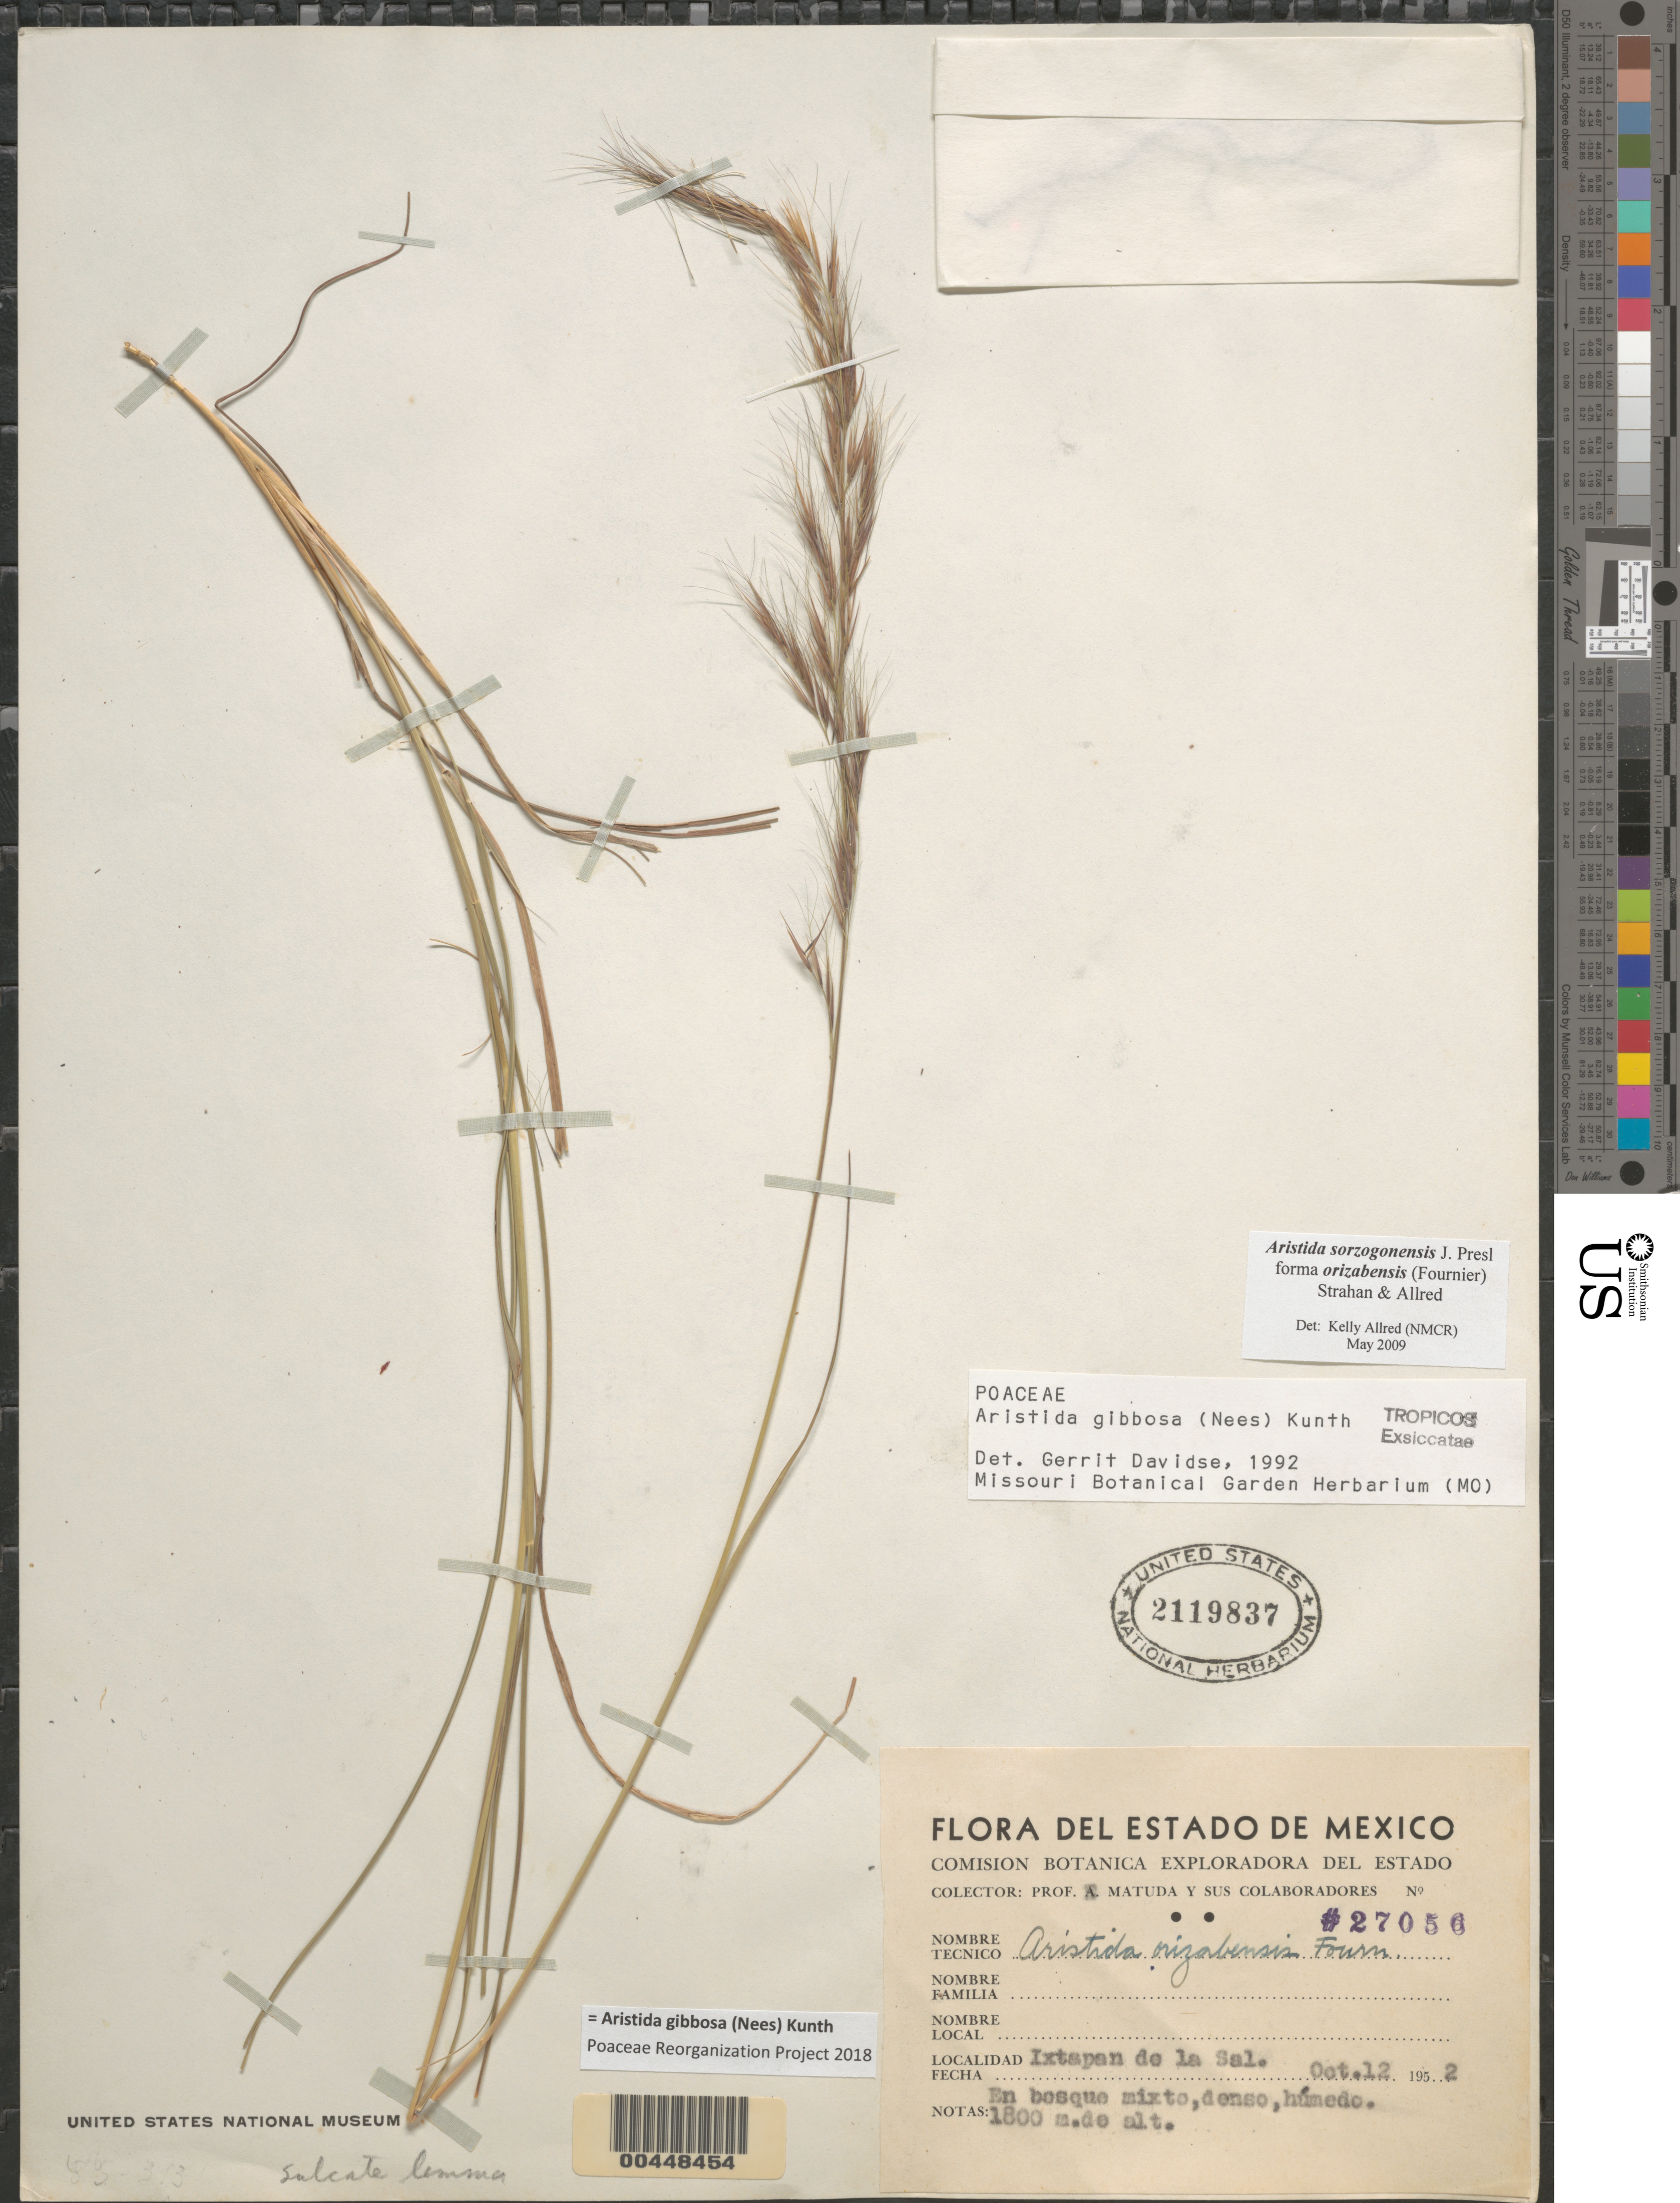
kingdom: Plantae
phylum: Tracheophyta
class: Liliopsida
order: Poales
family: Poaceae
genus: Aristida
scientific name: Aristida sorzogonensis f. orizabensis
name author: (E. Fourn.) Strahan & Allred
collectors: E. Matuda et al.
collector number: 27056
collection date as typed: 12 Oct 1952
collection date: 1952-10-12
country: Mexico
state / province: México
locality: Ixtapan de la Sal.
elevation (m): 1800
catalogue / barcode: US 2119837